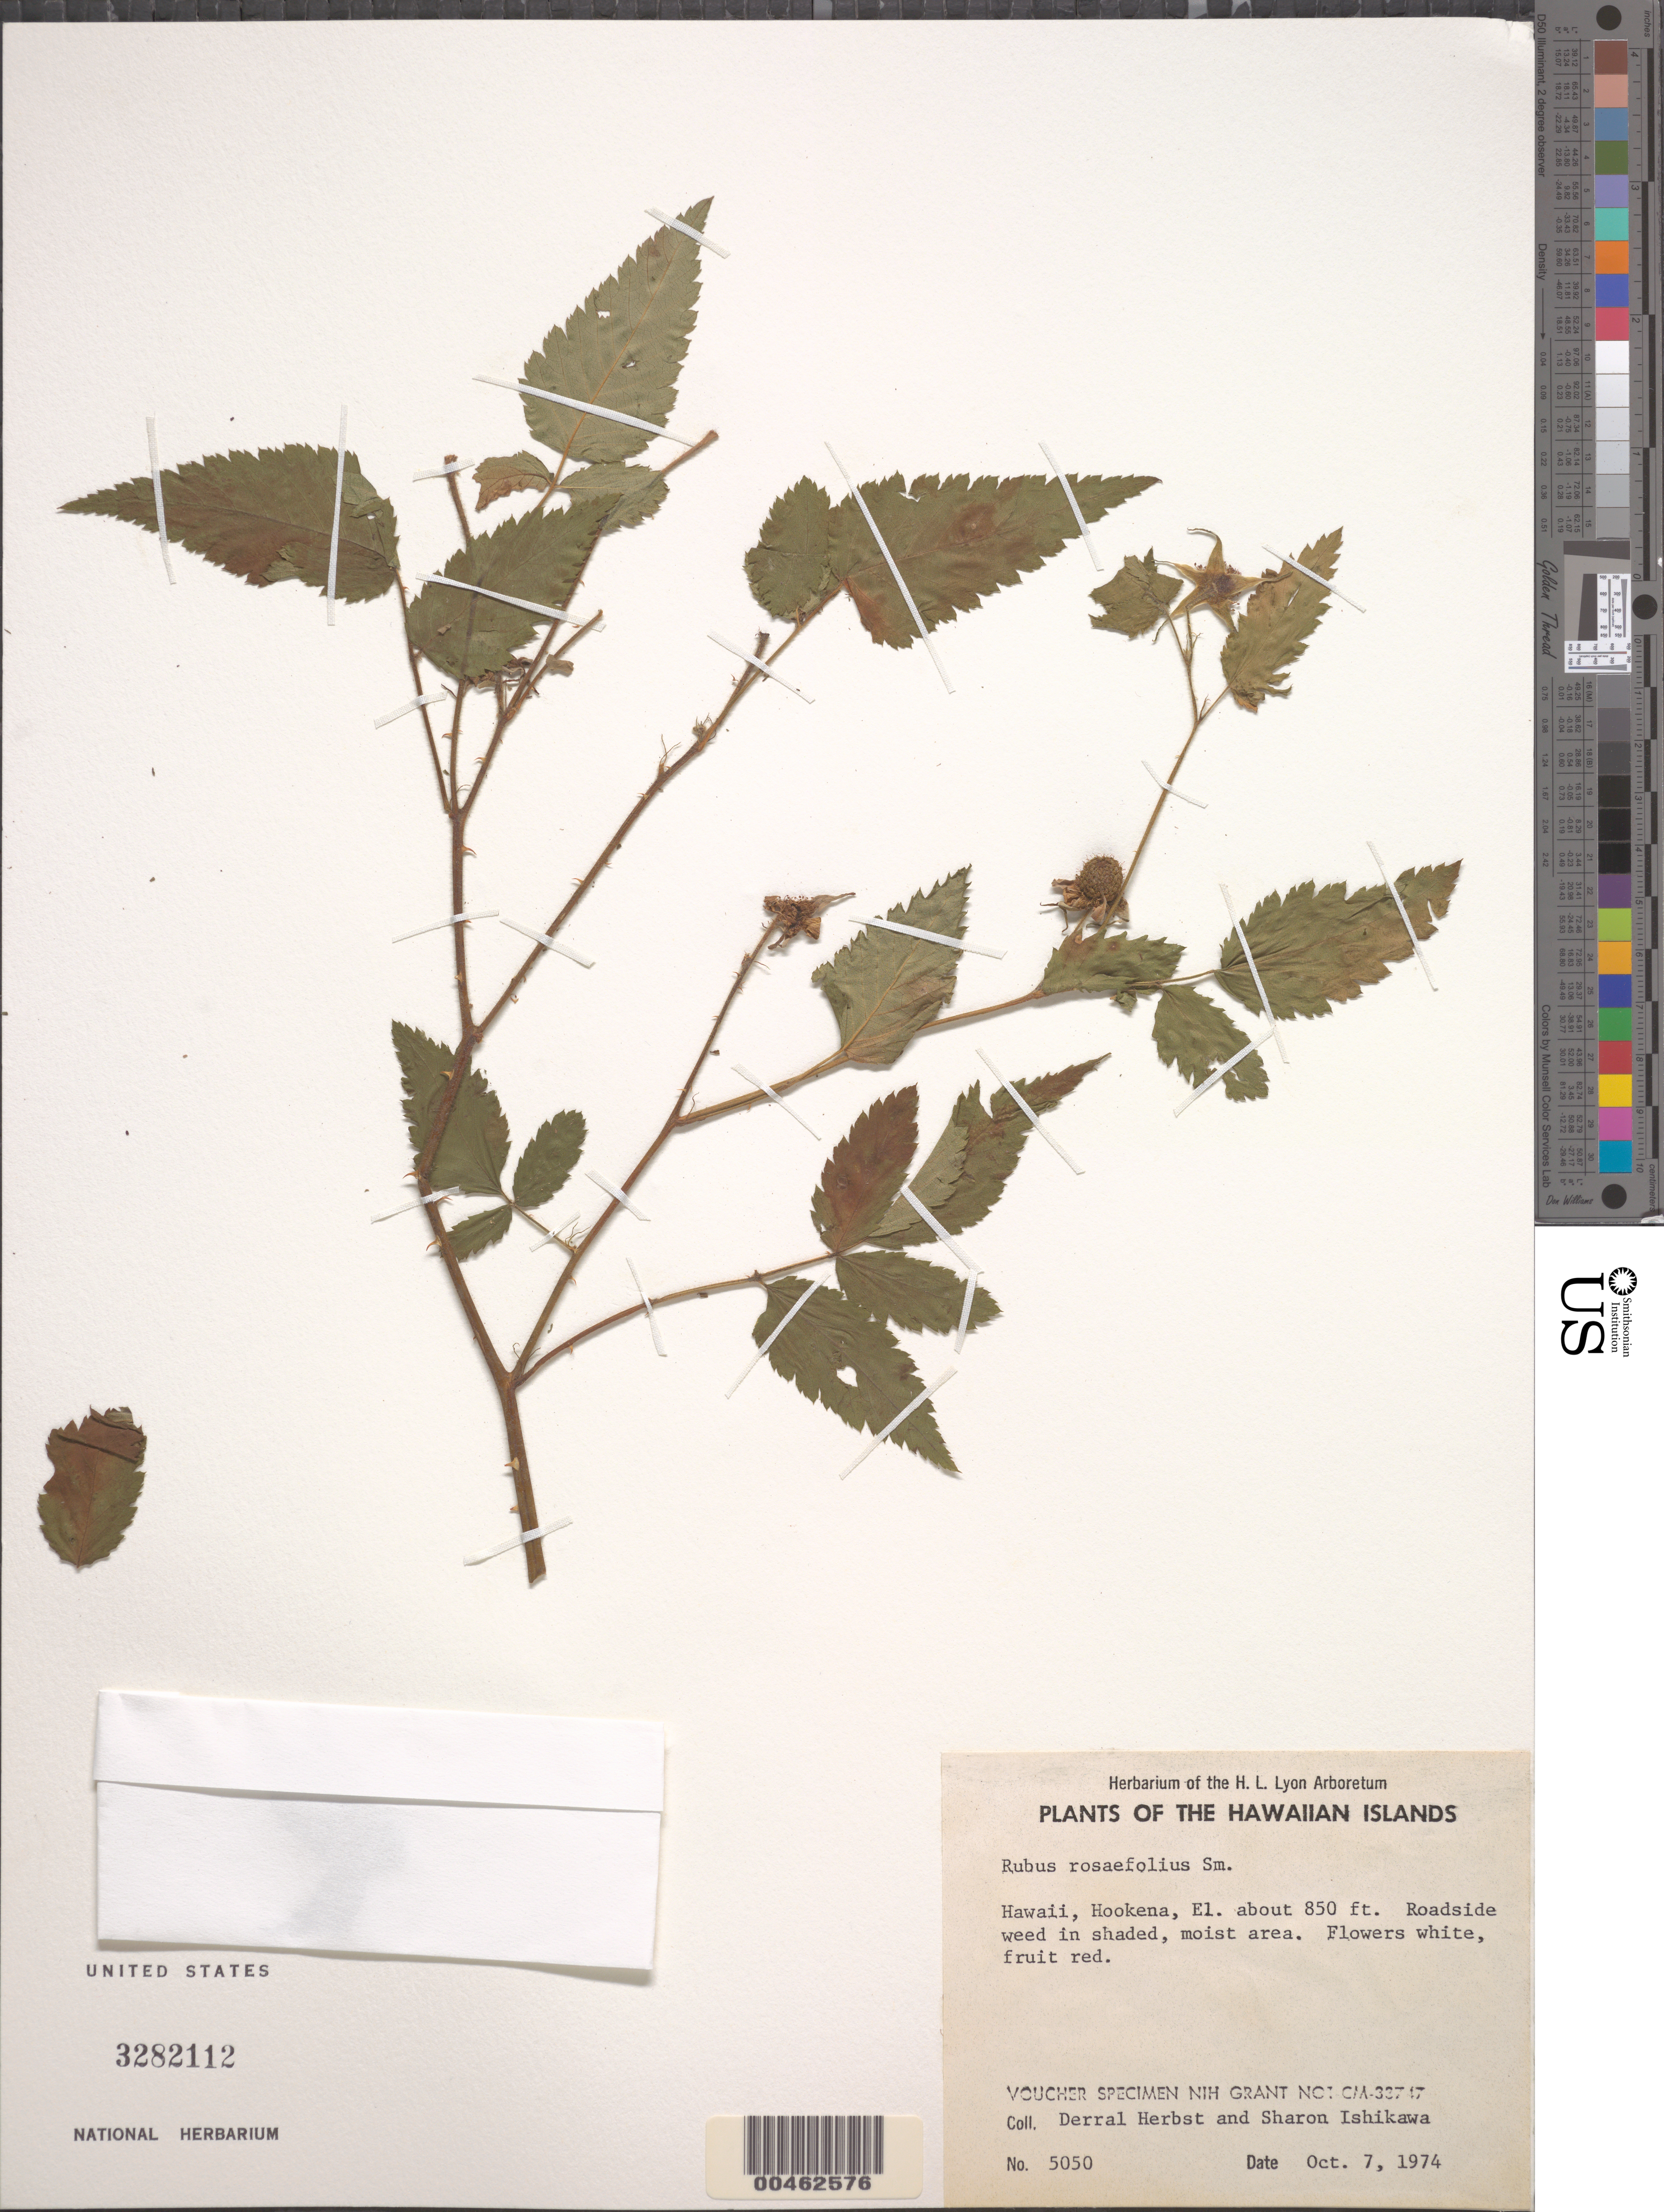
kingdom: Plantae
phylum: Tracheophyta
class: Magnoliopsida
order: Rosales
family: Rosaceae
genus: Rubus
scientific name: Rubus rosifolius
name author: Sm.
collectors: D. R. Herbst & S. Ishikawa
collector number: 5050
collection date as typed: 7 Oct 1974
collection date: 1974-10-07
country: United States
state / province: Hawaii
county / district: Hawaii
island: Hawaii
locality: Hookena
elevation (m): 259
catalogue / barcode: US 3282112